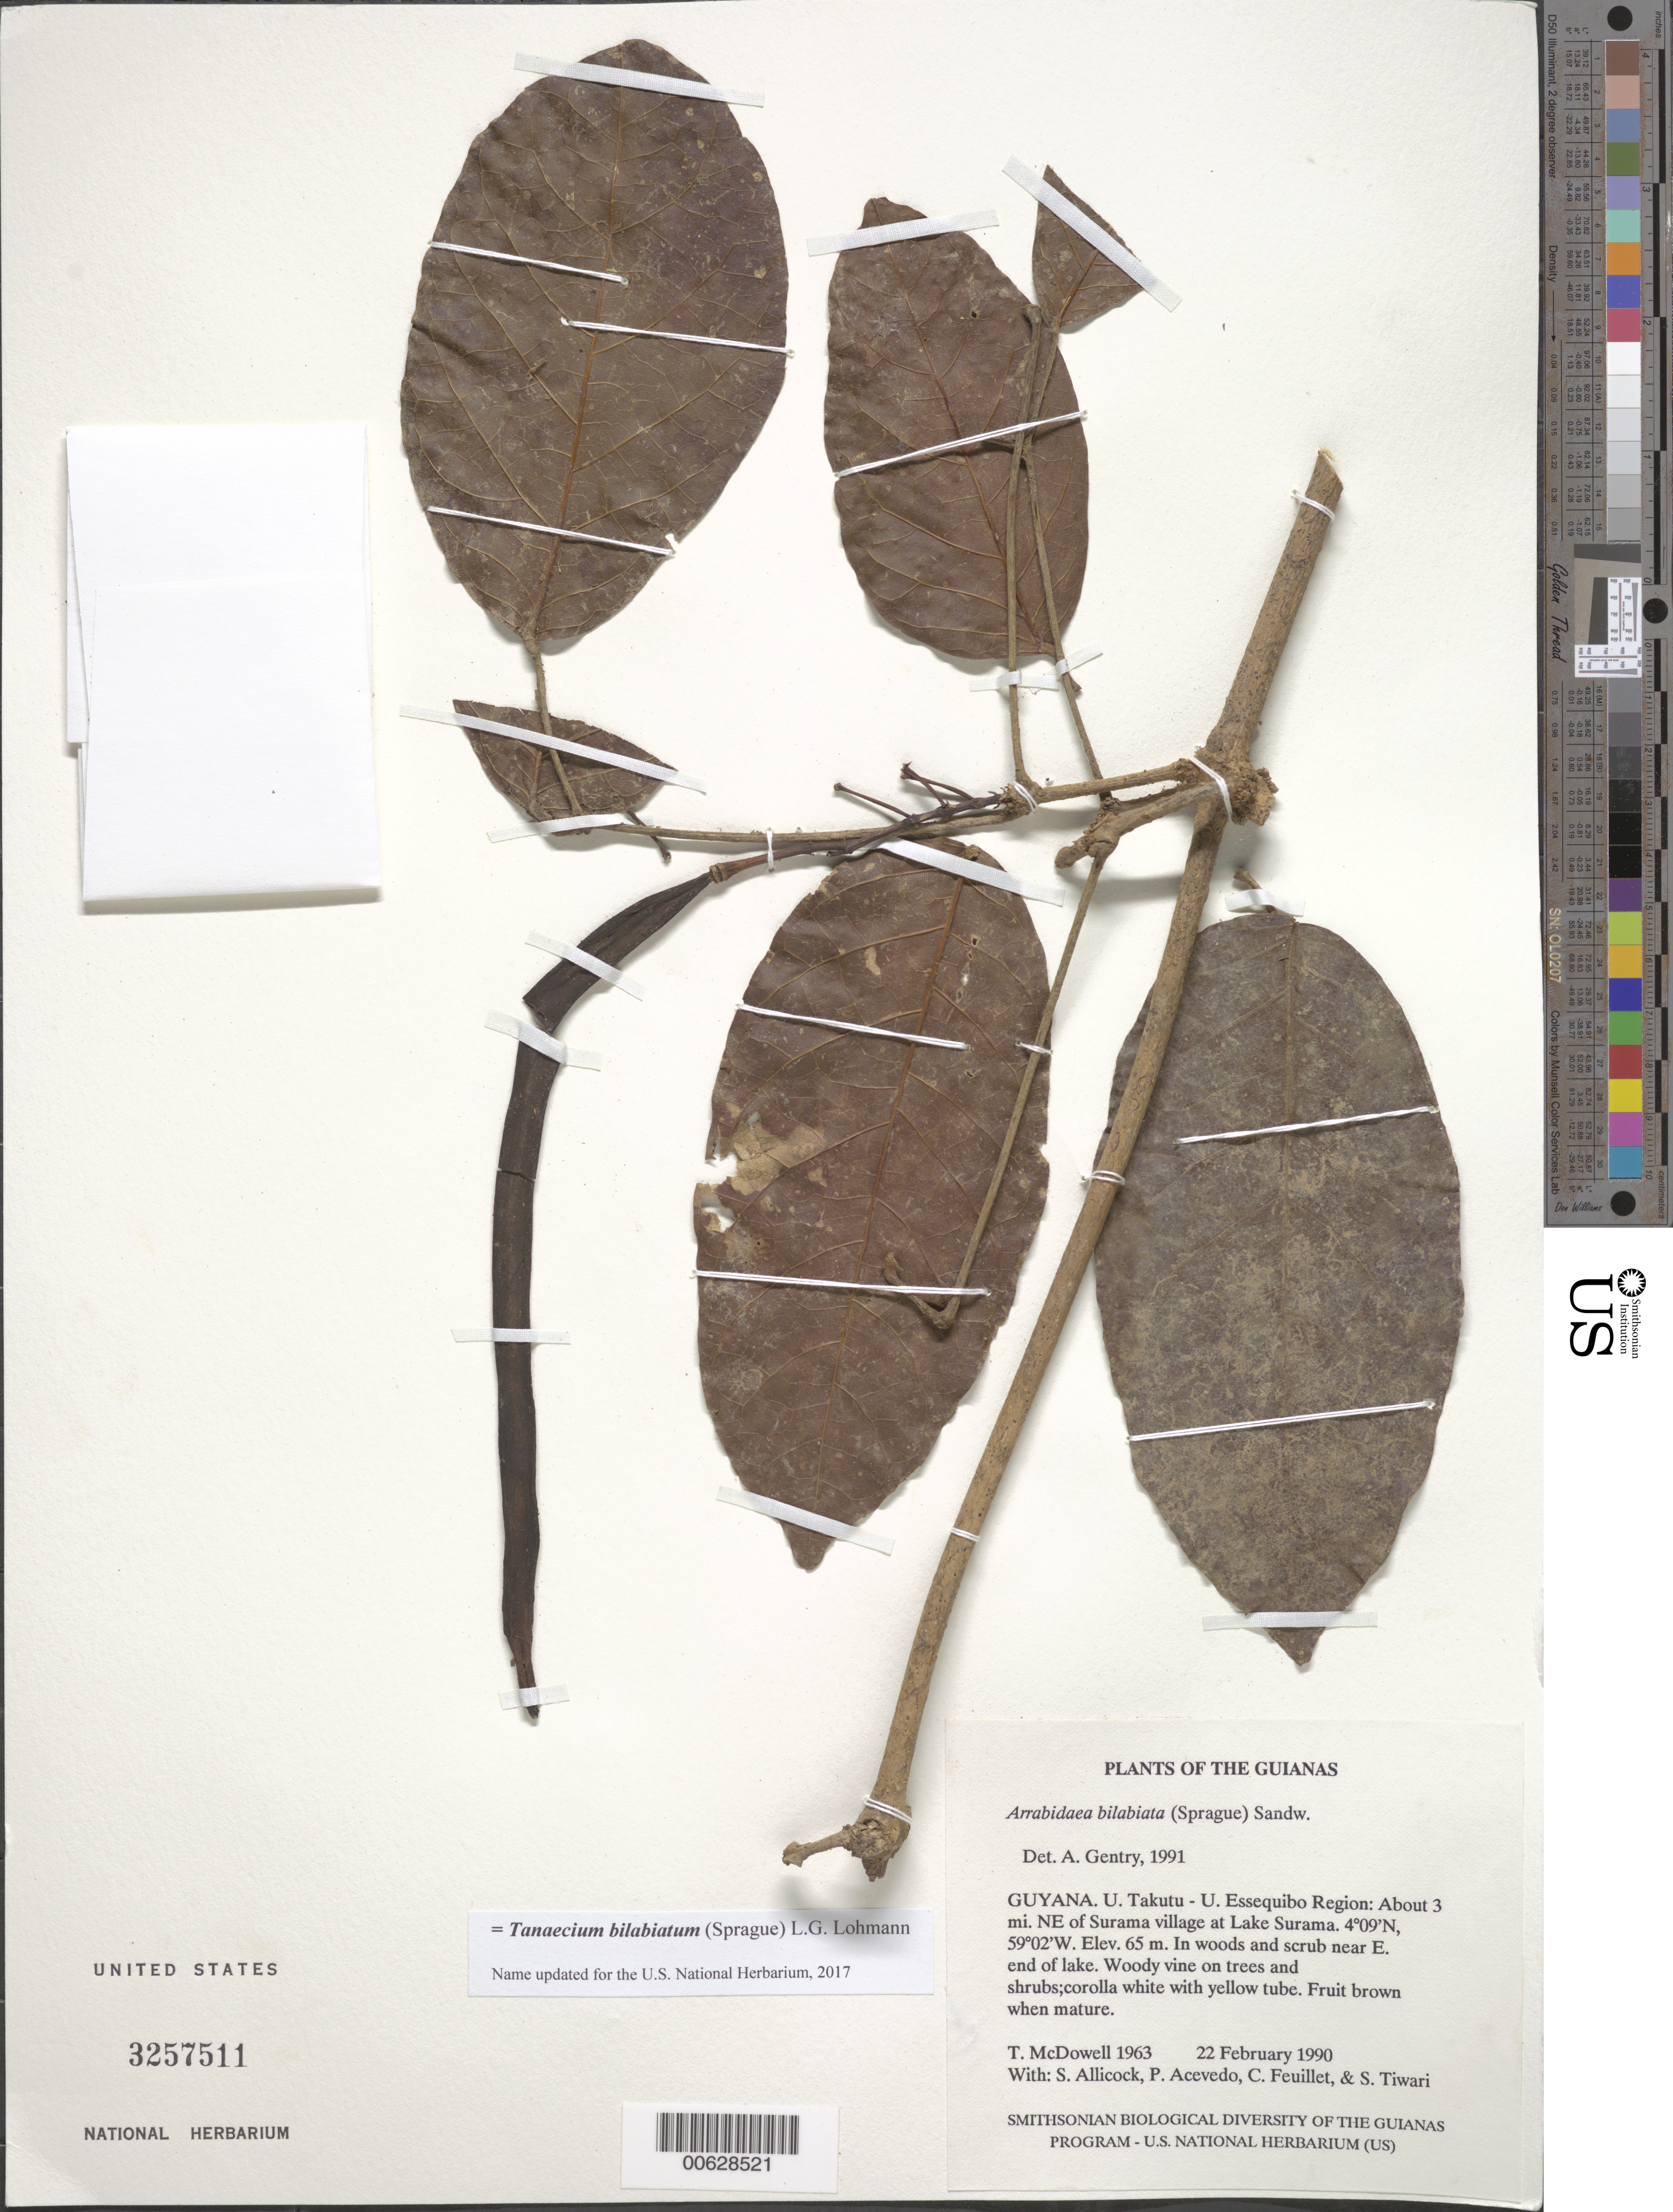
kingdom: Plantae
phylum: Tracheophyta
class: Magnoliopsida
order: Lamiales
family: Bignoniaceae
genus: Tanaecium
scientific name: Tanaecium bilabiatum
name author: (Sprague) L.G. Lohmann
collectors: T. McDowell, S. Allicock, P. Acevedo-Rodr., C. Feuillet & S. Tiwari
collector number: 1963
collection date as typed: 22 February 1990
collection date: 1990-02-22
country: Guyana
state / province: U. Takutu-U. Essequibo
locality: About 3 mi. NE of Surama village, near eastern end of Lake Surama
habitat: Woods and scrub besides lake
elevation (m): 65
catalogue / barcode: US 3257511